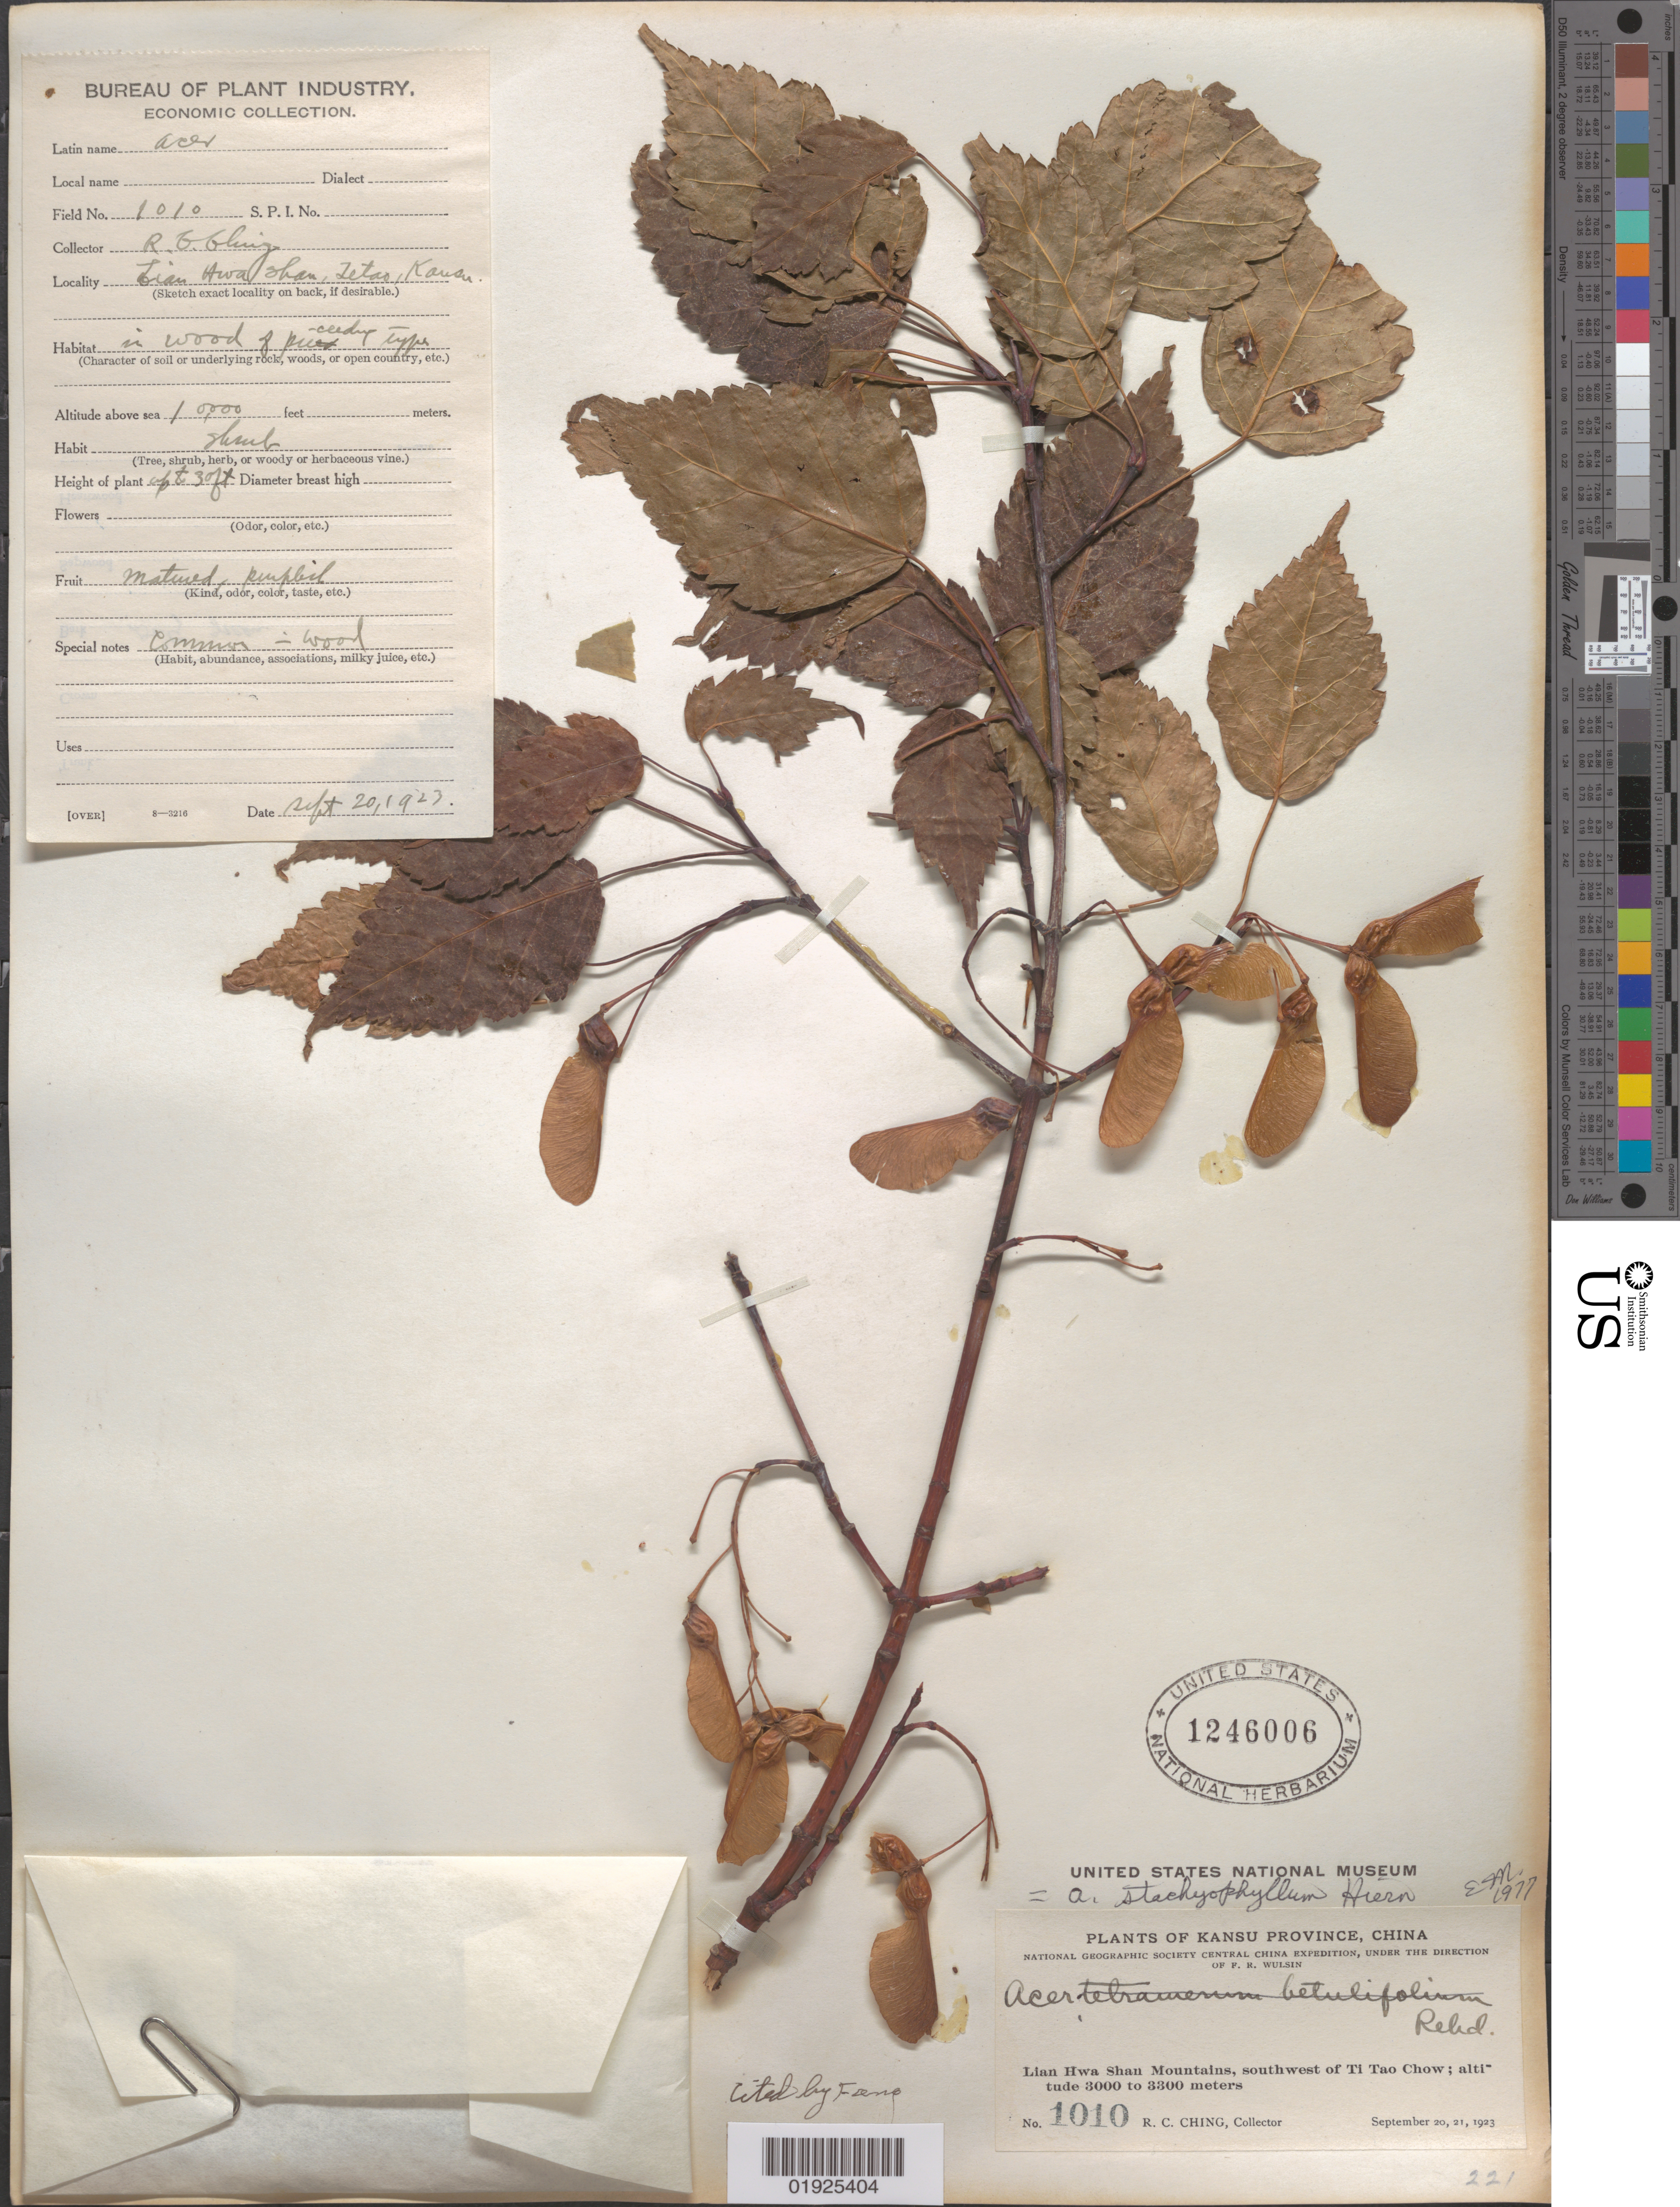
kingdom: Plantae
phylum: Tracheophyta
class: Magnoliopsida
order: Sapindales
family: Sapindaceae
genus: Acer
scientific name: Acer stachyophyllum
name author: Hiern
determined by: Murray, Edward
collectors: R. C. Ching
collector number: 1010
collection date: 1923-09-20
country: China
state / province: Gansu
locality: Lian Hsia Shan, Tetao, Kansu [Gansu]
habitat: In wood; common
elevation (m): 3048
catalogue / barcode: US 1246006